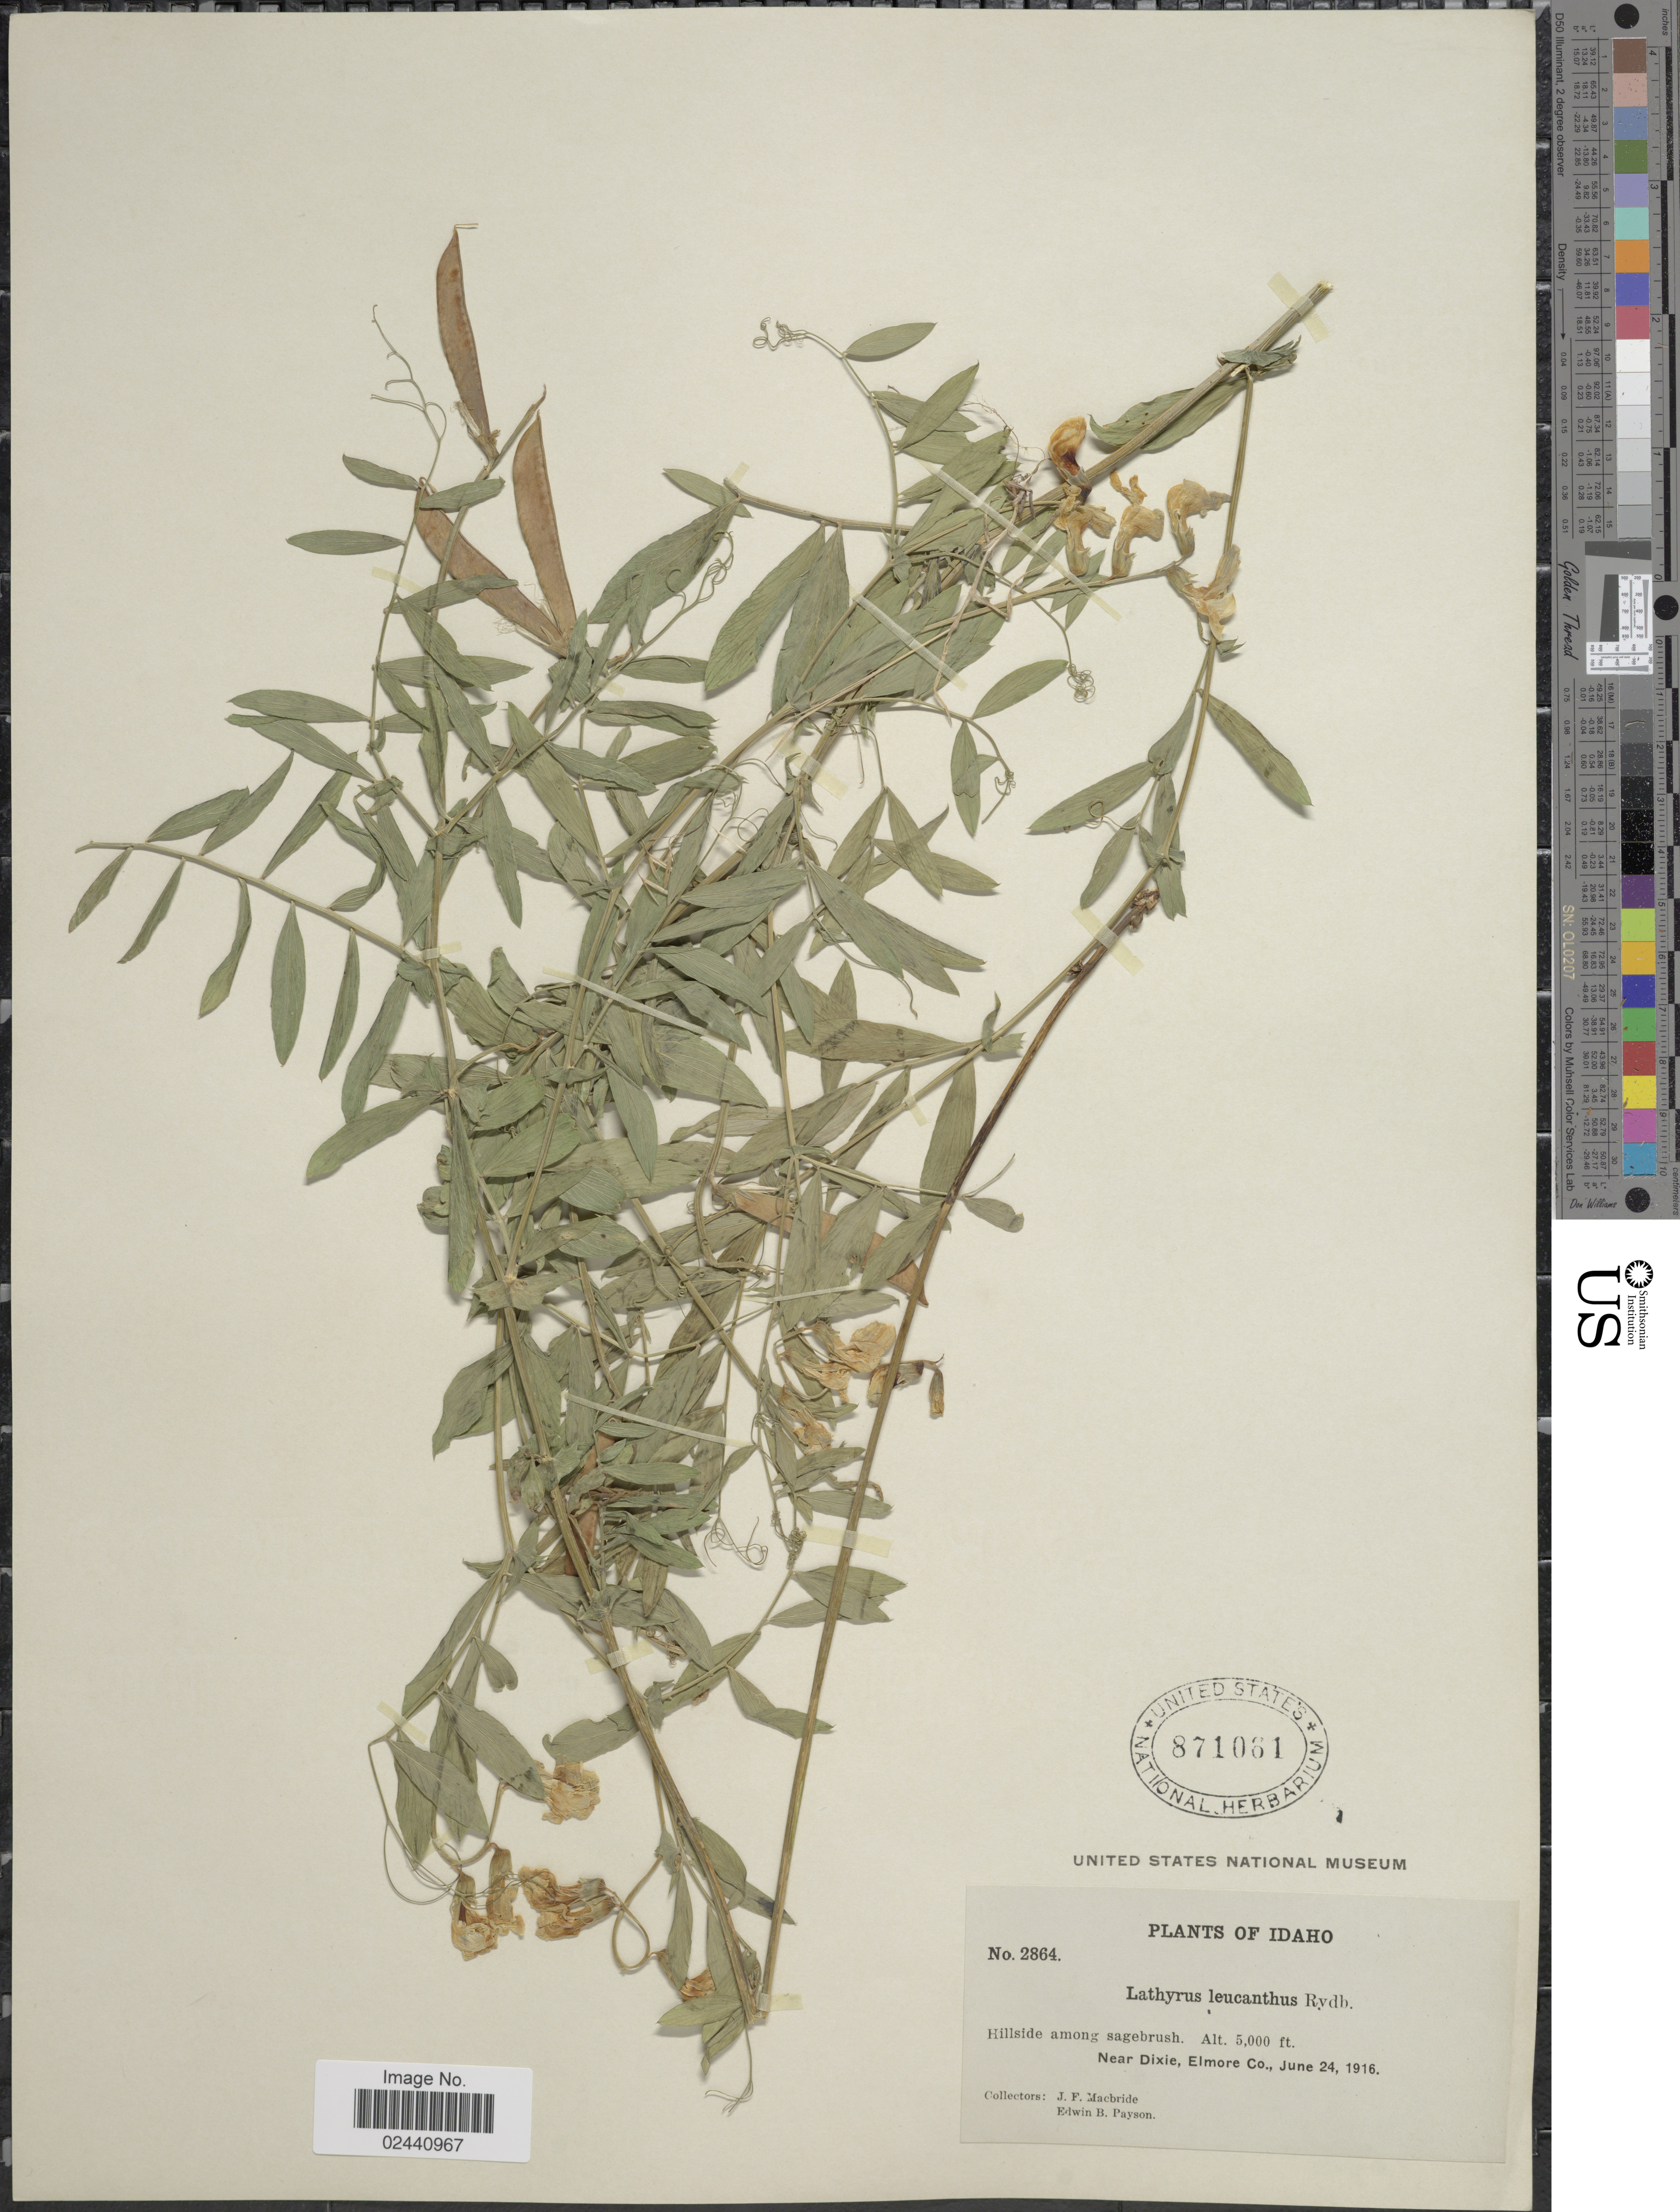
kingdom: Plantae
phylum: Tracheophyta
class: Magnoliopsida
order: Fabales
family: Fabaceae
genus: Lathyrus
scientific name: Lathyrus leucanthus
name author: Rydb.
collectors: J. F. Macbride & E. B. Payson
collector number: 2864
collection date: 1916-06-24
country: United States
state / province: Idaho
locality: Near Dixie, Elmore Co.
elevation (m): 1524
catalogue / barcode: US 871061